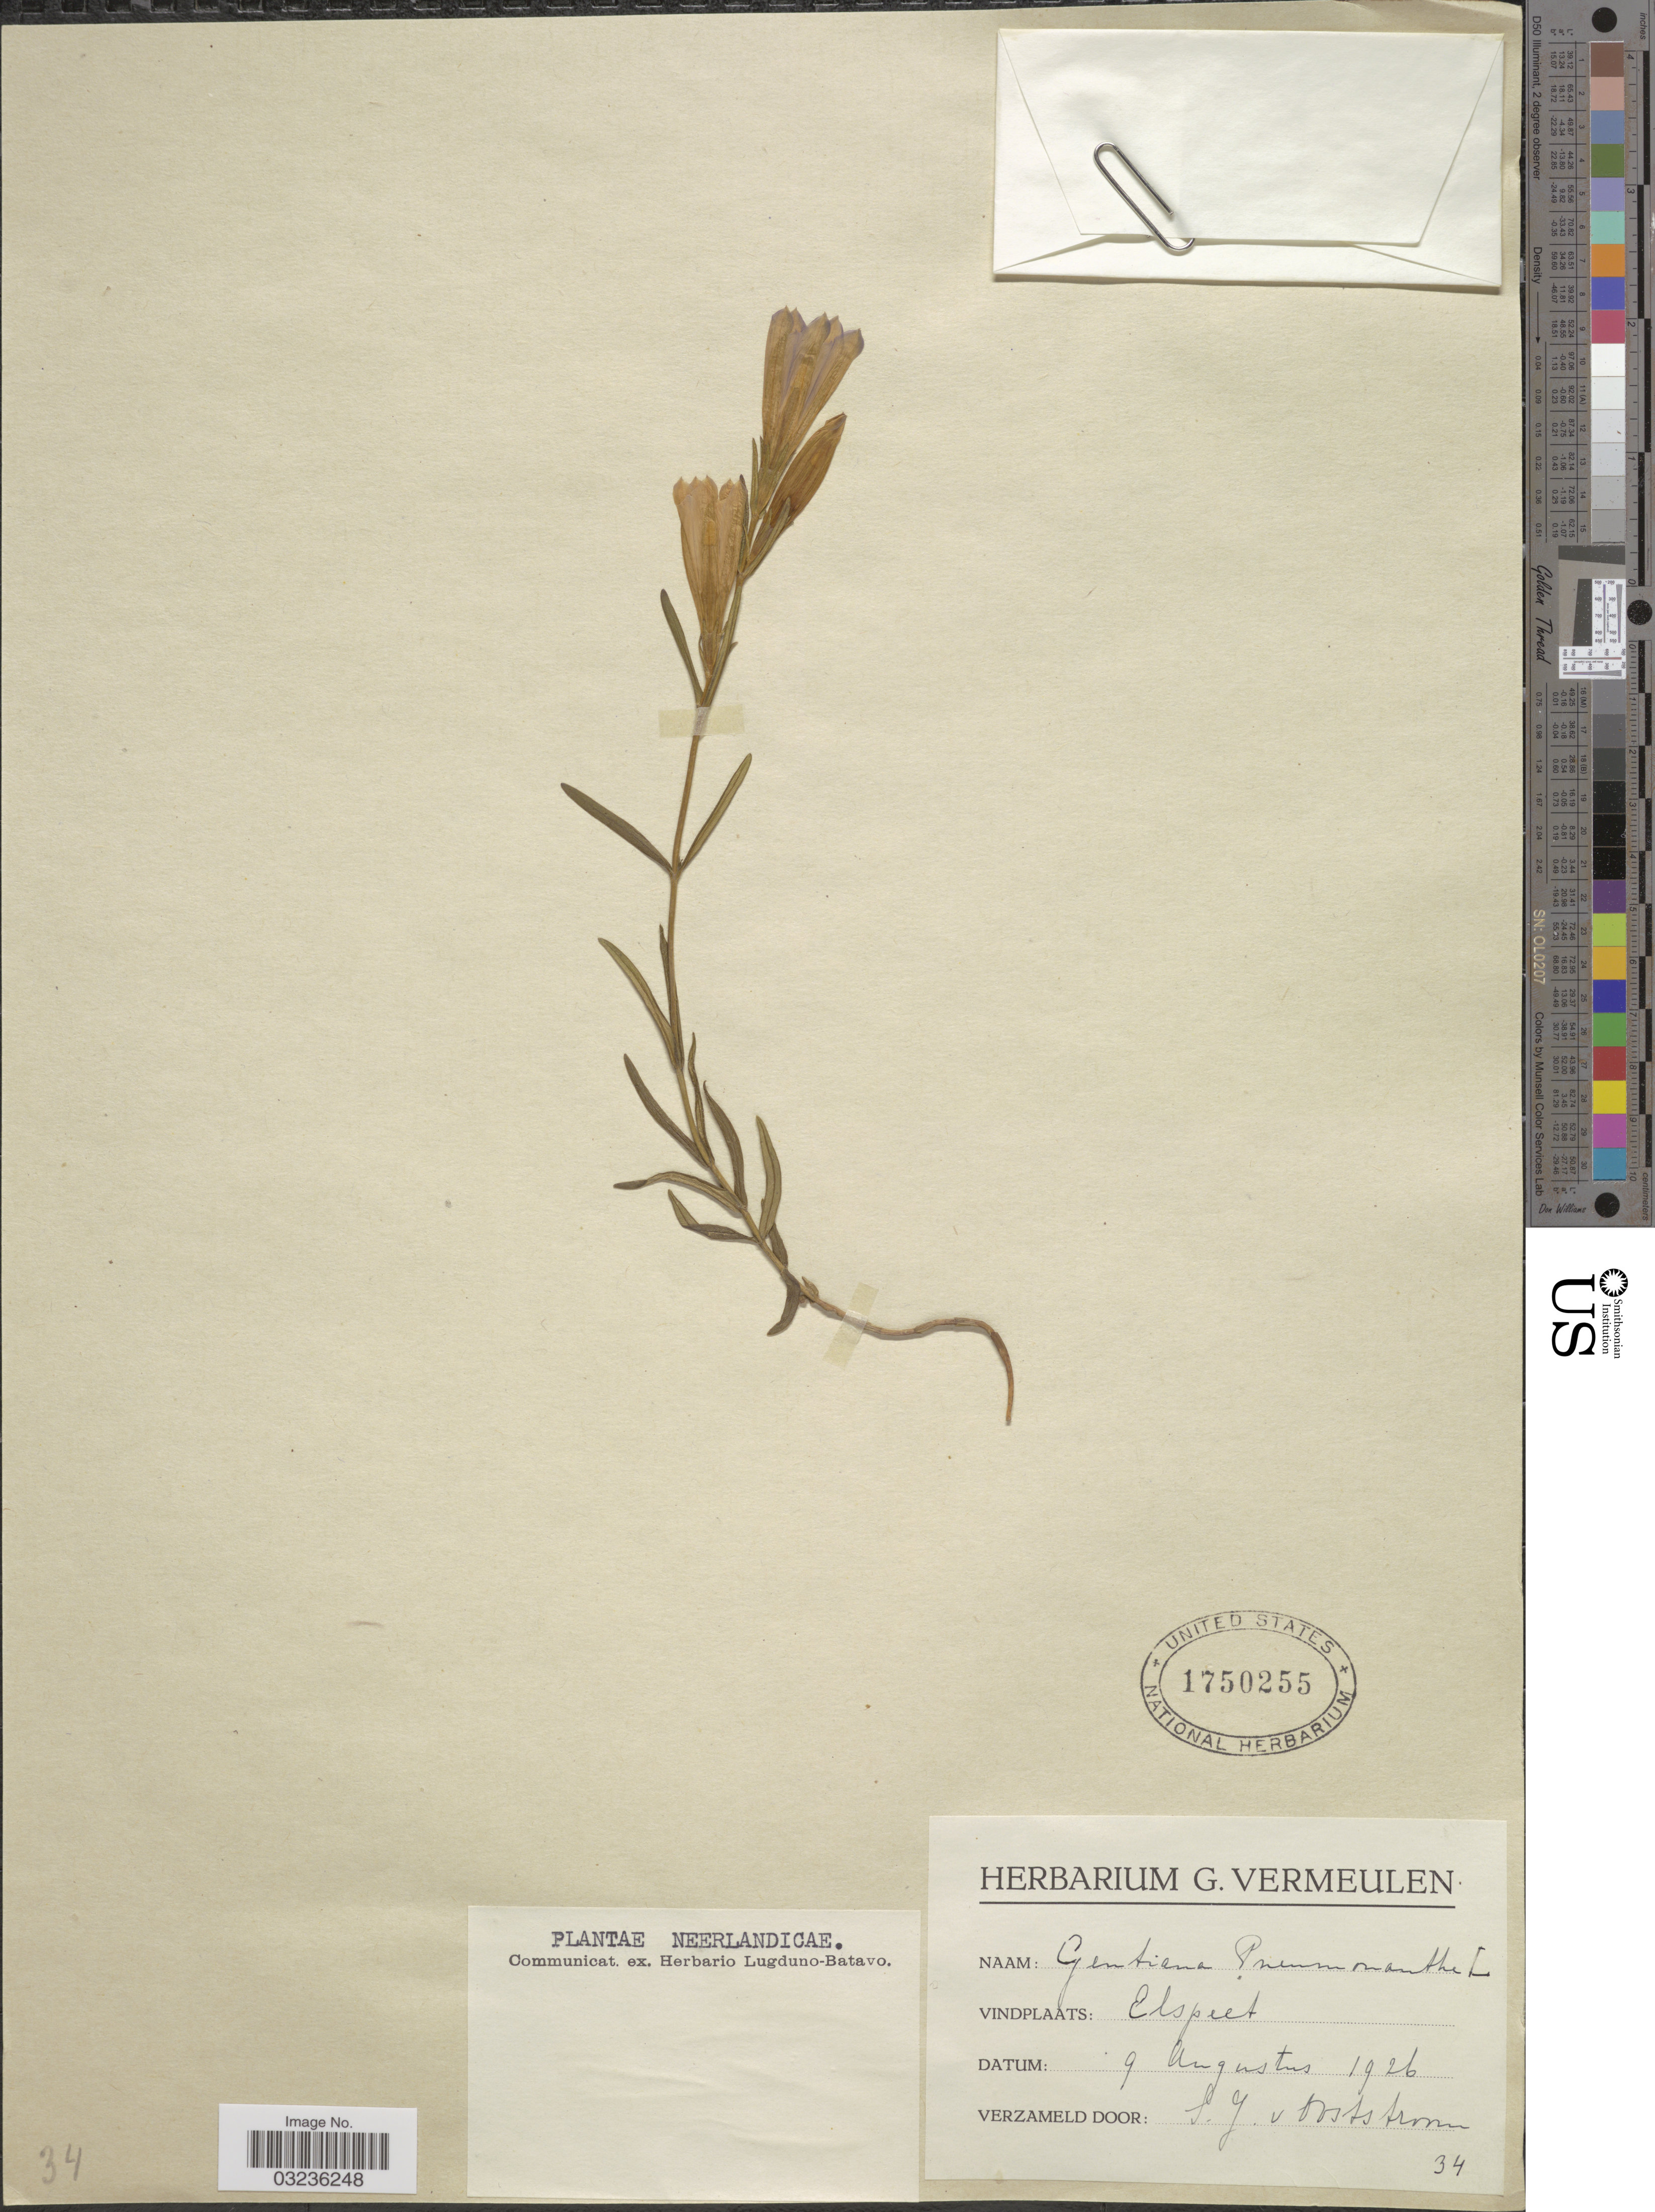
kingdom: Plantae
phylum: Tracheophyta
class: Magnoliopsida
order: Gentianales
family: Gentianaceae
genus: Gentiana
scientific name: Gentiana pneumonanthe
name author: L.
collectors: S. Oostatroom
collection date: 1926-08-09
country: Netherlands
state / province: Gelderland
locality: Elspeet, Neerlandicae.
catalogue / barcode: US 1750255